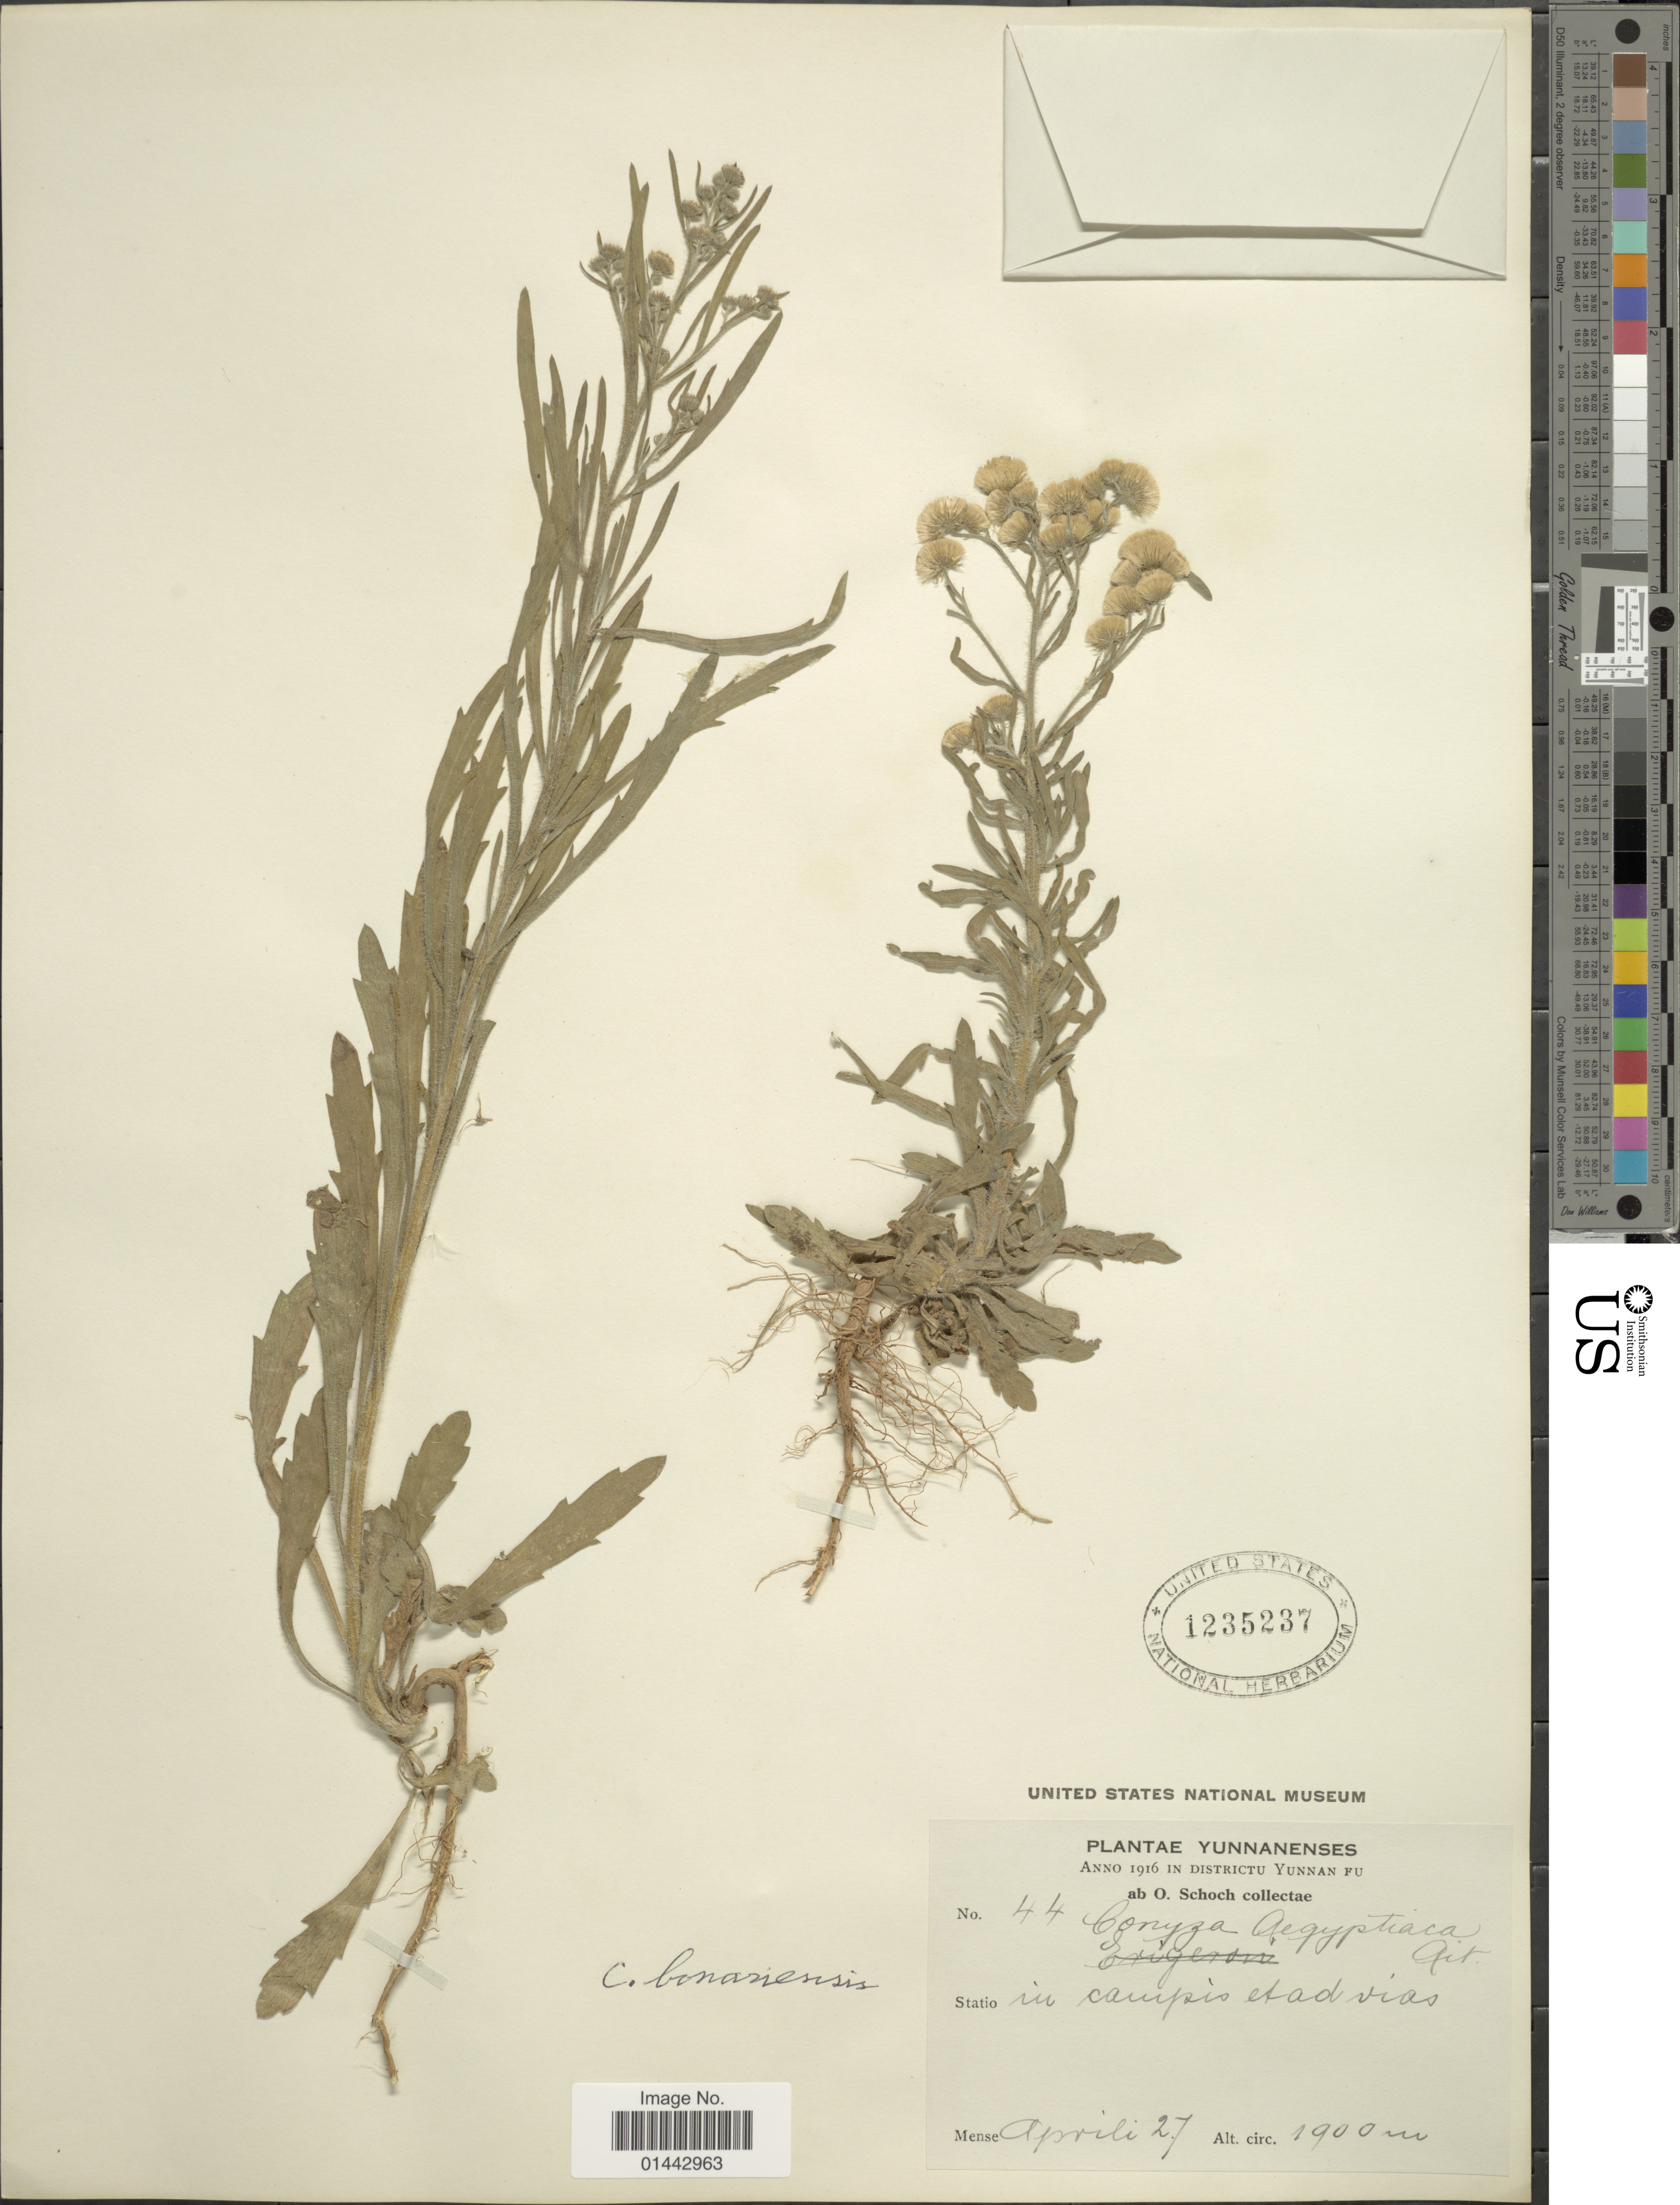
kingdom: Plantae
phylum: Tracheophyta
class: Magnoliopsida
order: Asterales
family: Asteraceae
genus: Erigeron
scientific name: Erigeron bonariensis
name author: L.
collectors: O. Schoch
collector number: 44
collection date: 1916-04-27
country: China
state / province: Yunnan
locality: District Yunnan Fu, station in campis etad vias. [interpreted]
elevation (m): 1900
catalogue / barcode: US 1235237